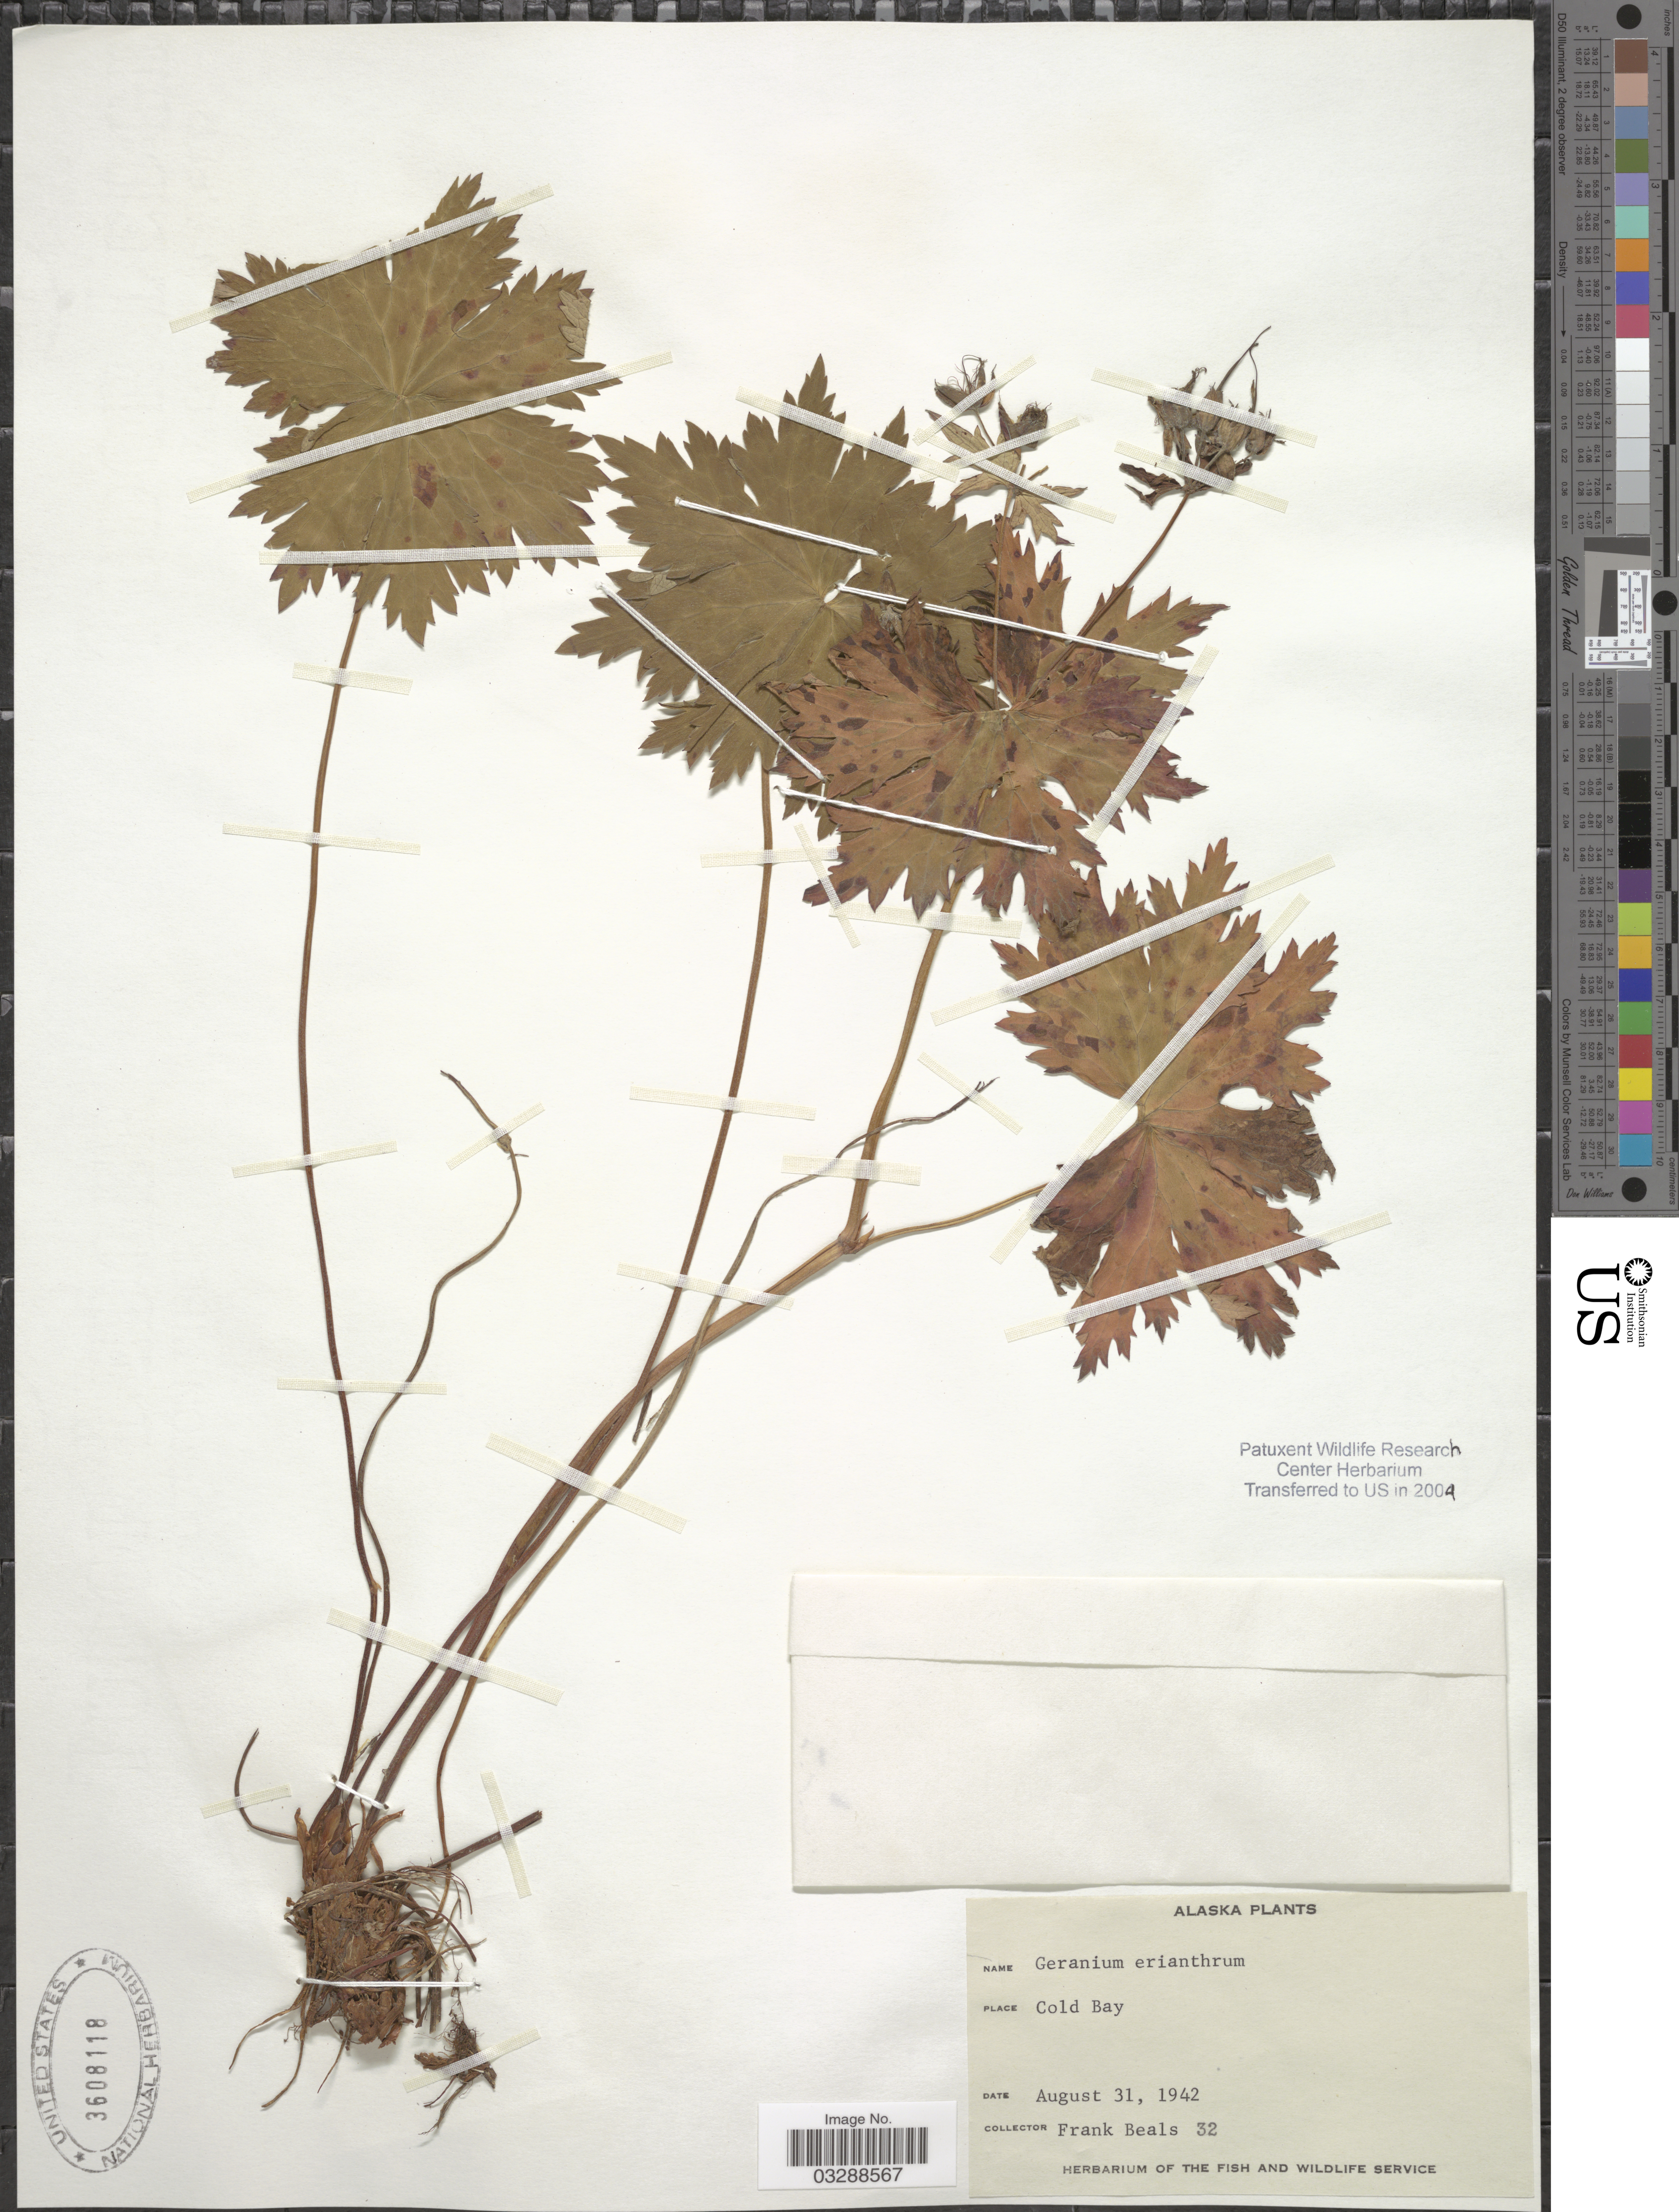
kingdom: Plantae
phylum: Tracheophyta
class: Magnoliopsida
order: Geraniales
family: Geraniaceae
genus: Geranium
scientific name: Geranium erianthum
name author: DC.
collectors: F. Beals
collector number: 32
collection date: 1942-08-31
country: United States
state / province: Alaska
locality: Cold Bay.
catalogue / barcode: US 3608118